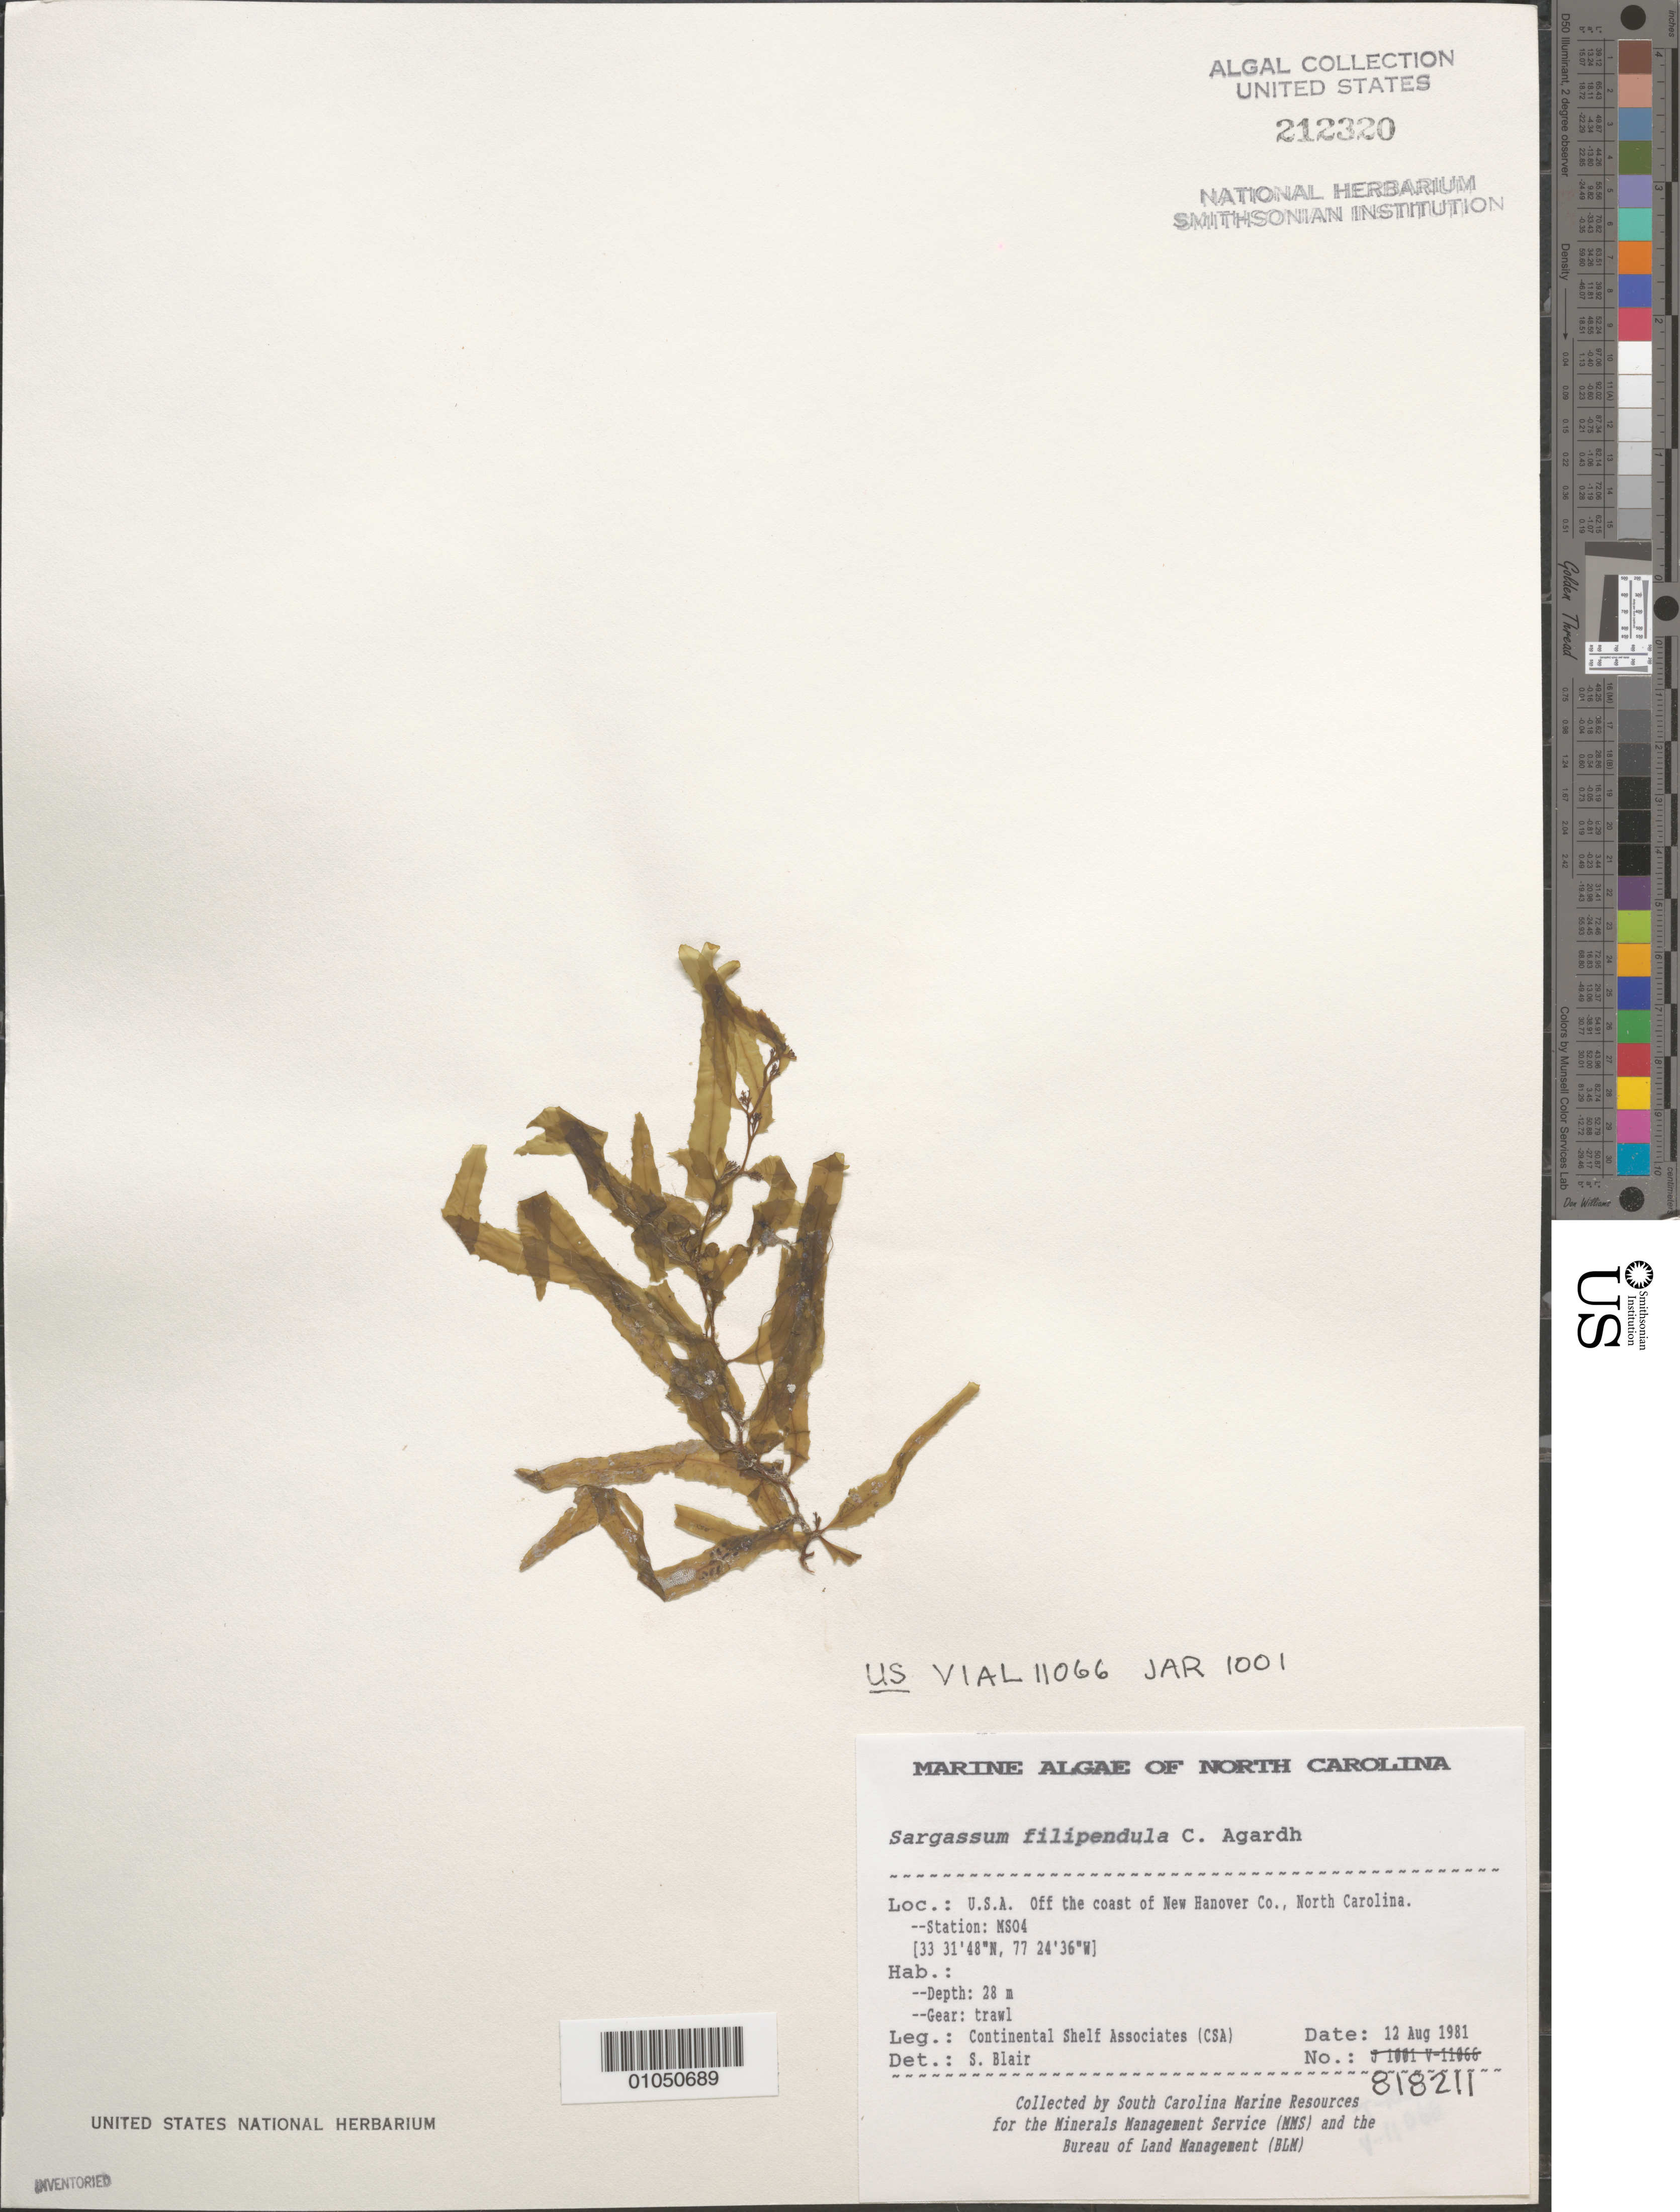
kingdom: Chromista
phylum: Ochrophyta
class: Phaeophyceae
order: Fucales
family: Sargassaceae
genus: Sargassum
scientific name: Sargassum filipendula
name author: C. Agardh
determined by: Blair, S. M.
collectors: Continental Shelf Associates for the MMS/BLM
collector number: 818211 Station MS04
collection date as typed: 12 Aug 1981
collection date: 1981-08-12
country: United States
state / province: North Carolina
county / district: New Hanover County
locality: Off coast of New Hanover County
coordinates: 33 31'48"N, 77 24'36"W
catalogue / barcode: US 212320